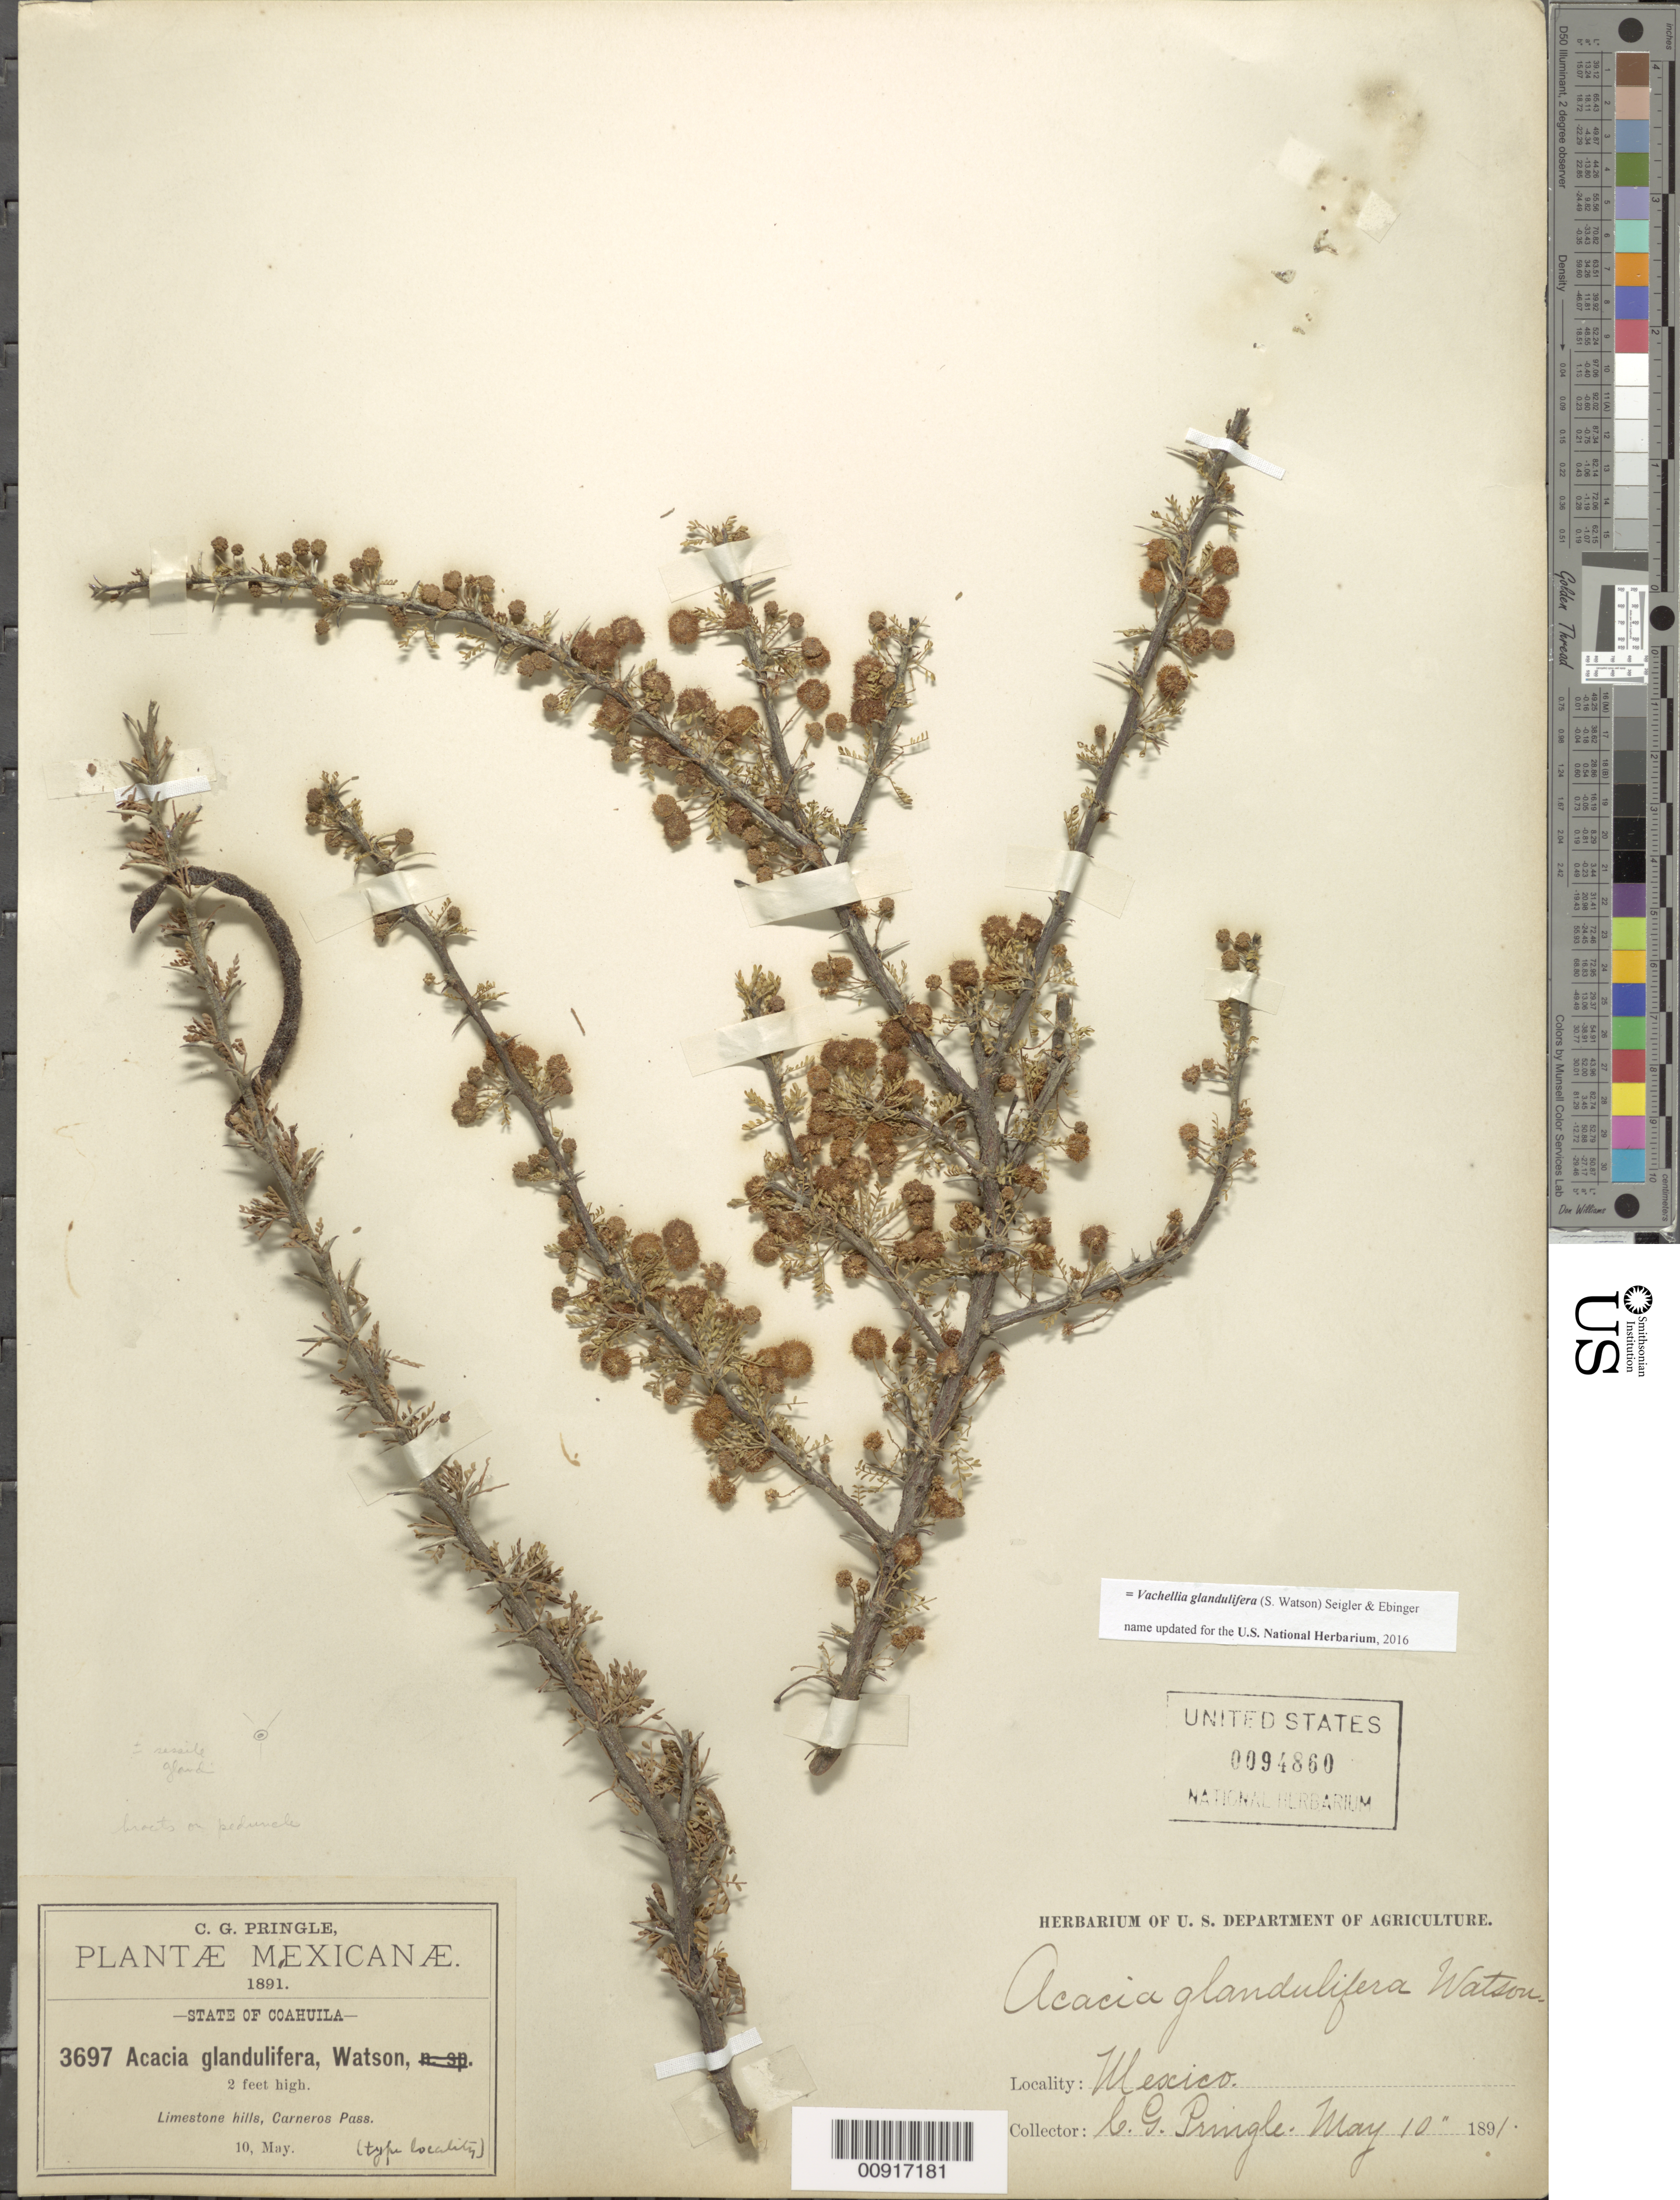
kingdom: Plantae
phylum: Tracheophyta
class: Magnoliopsida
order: Fabales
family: Fabaceae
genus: Vachellia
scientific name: Vachellia glandulifera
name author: (S. Watson) Seigler & Ebinger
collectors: C. G. Pringle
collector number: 3697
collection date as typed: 10 May 1891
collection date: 1891-05-10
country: Mexico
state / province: Coahuila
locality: State of Coahuila: Carneros Pass.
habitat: Limestone hills.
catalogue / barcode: US 94860